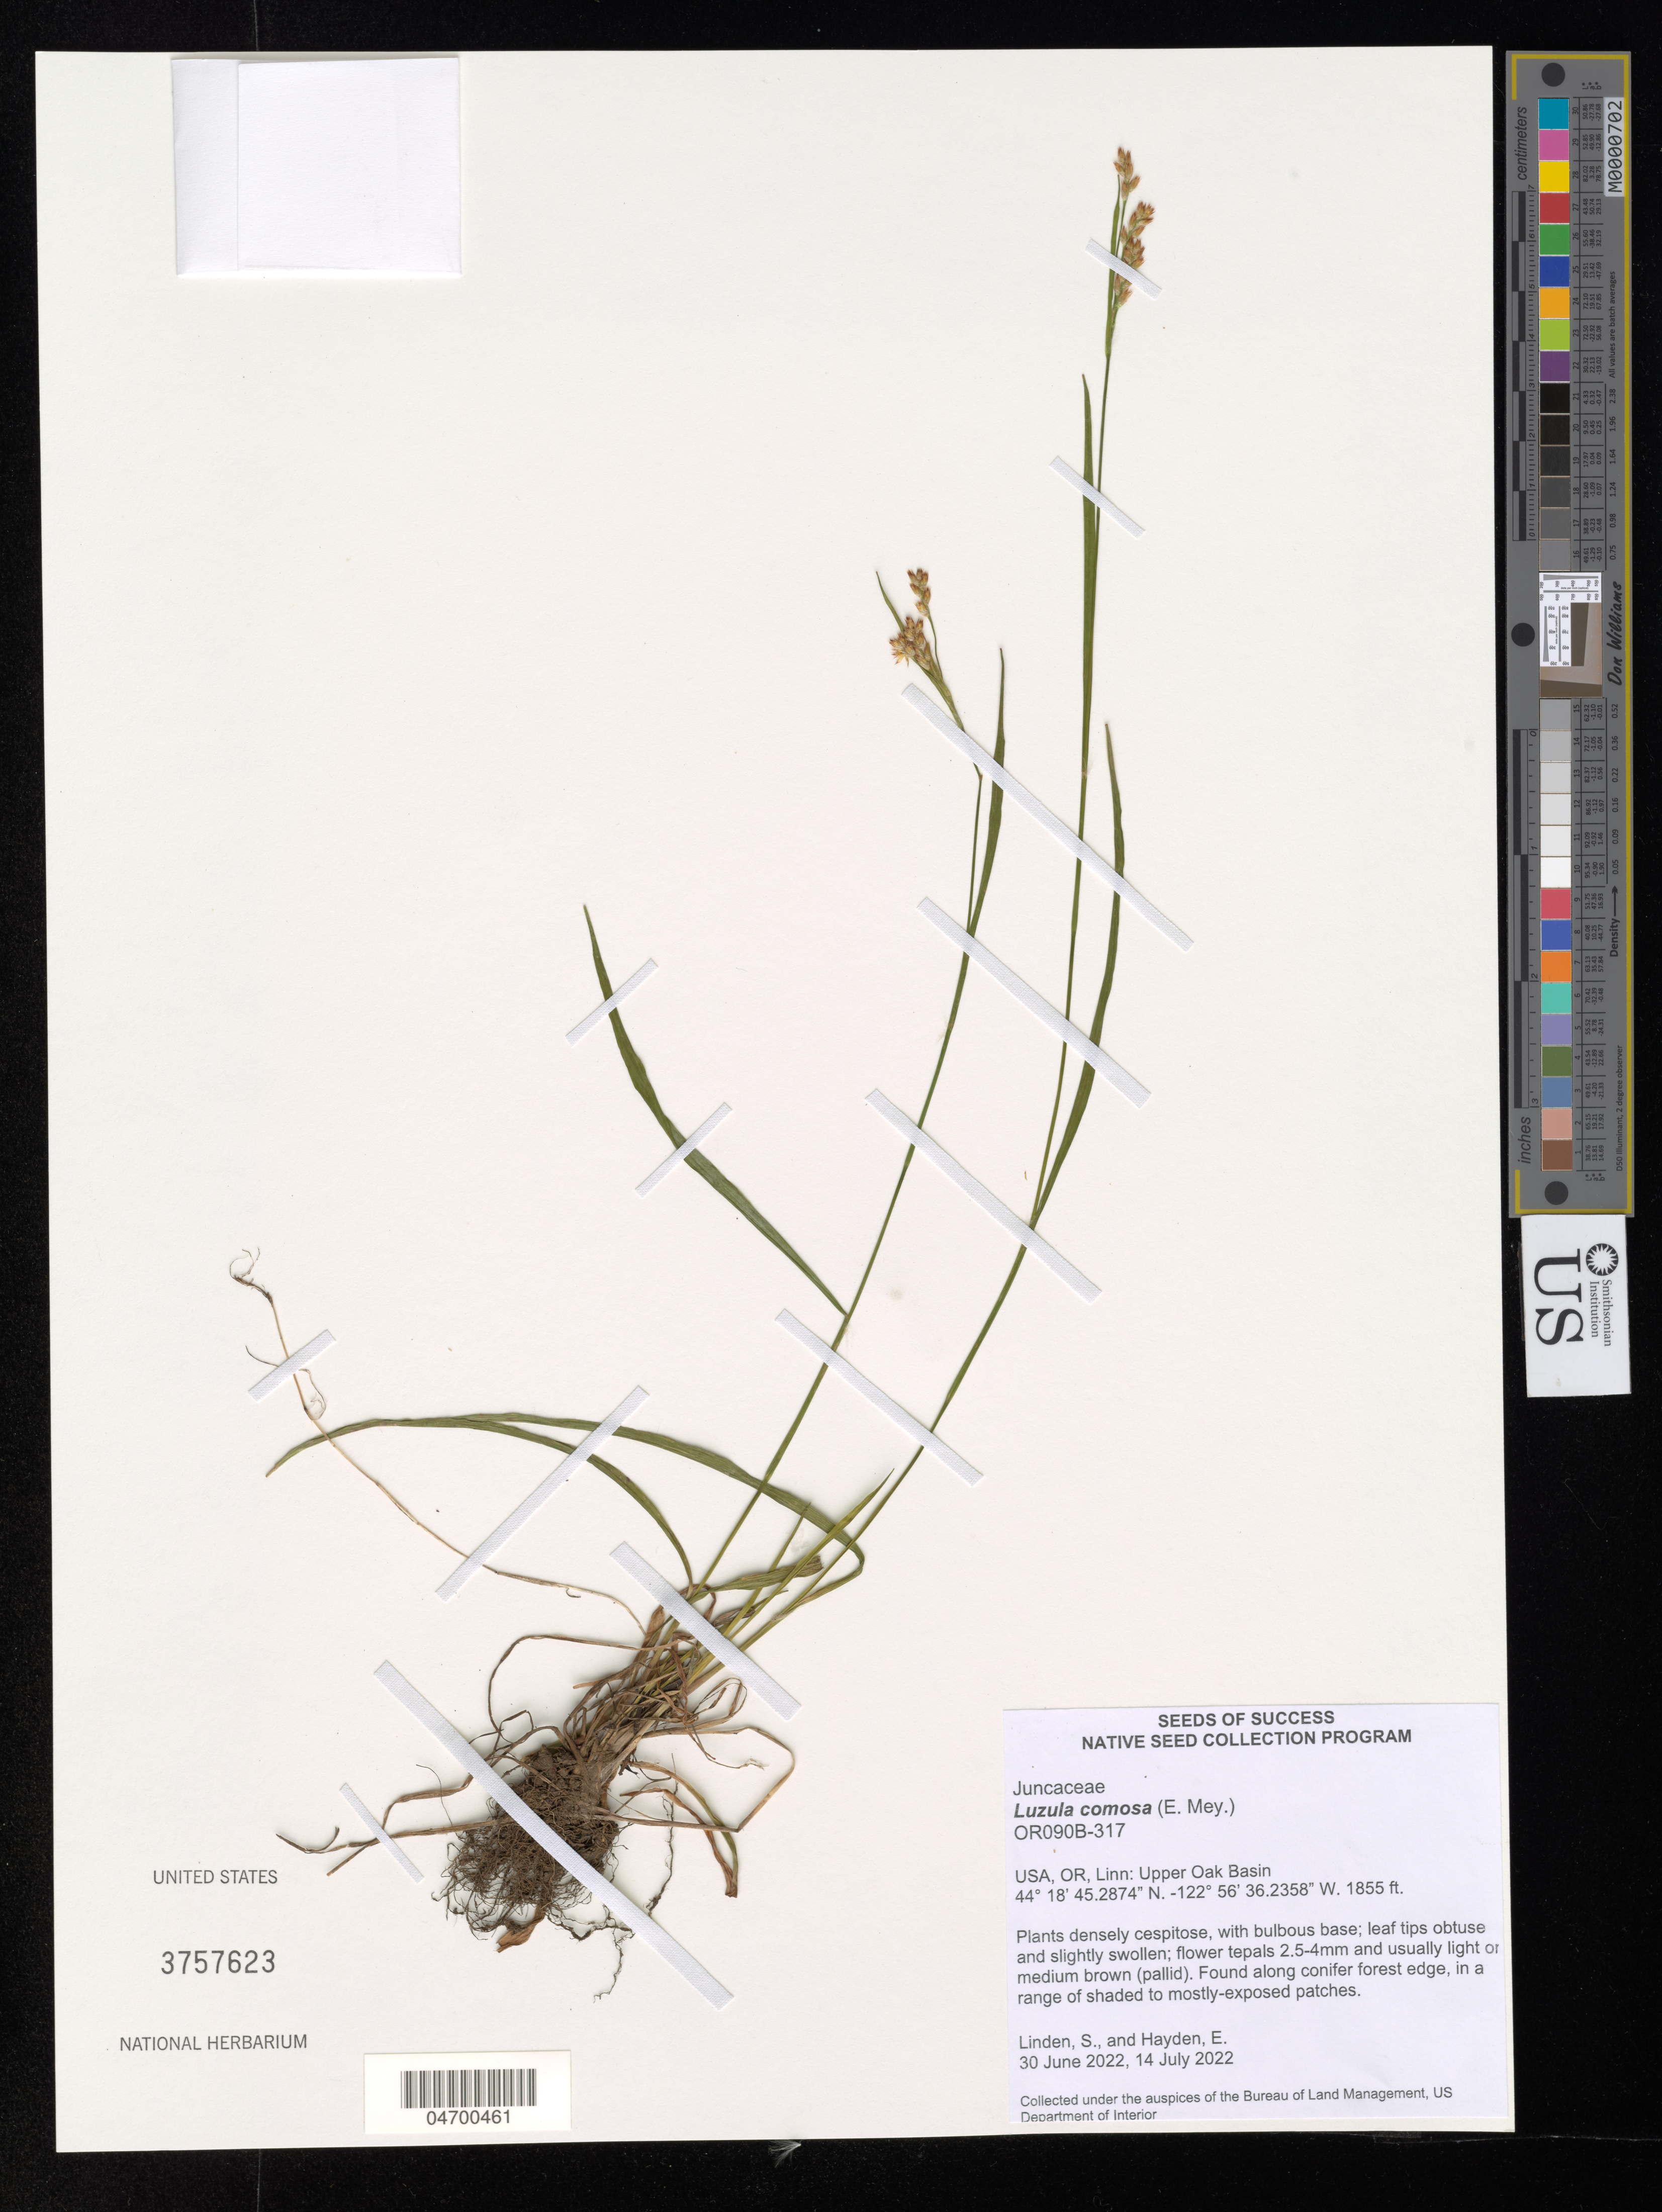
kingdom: Plantae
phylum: Tracheophyta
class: Liliopsida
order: Poales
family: Juncaceae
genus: Luzula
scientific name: Luzula comosa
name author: E. Mey.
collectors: S. Linden & E. Hayden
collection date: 2022-06-30/2022-07-14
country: United States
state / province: Oregon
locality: OR, Linn: Upper Oak Basin.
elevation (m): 565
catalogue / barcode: US 3757623